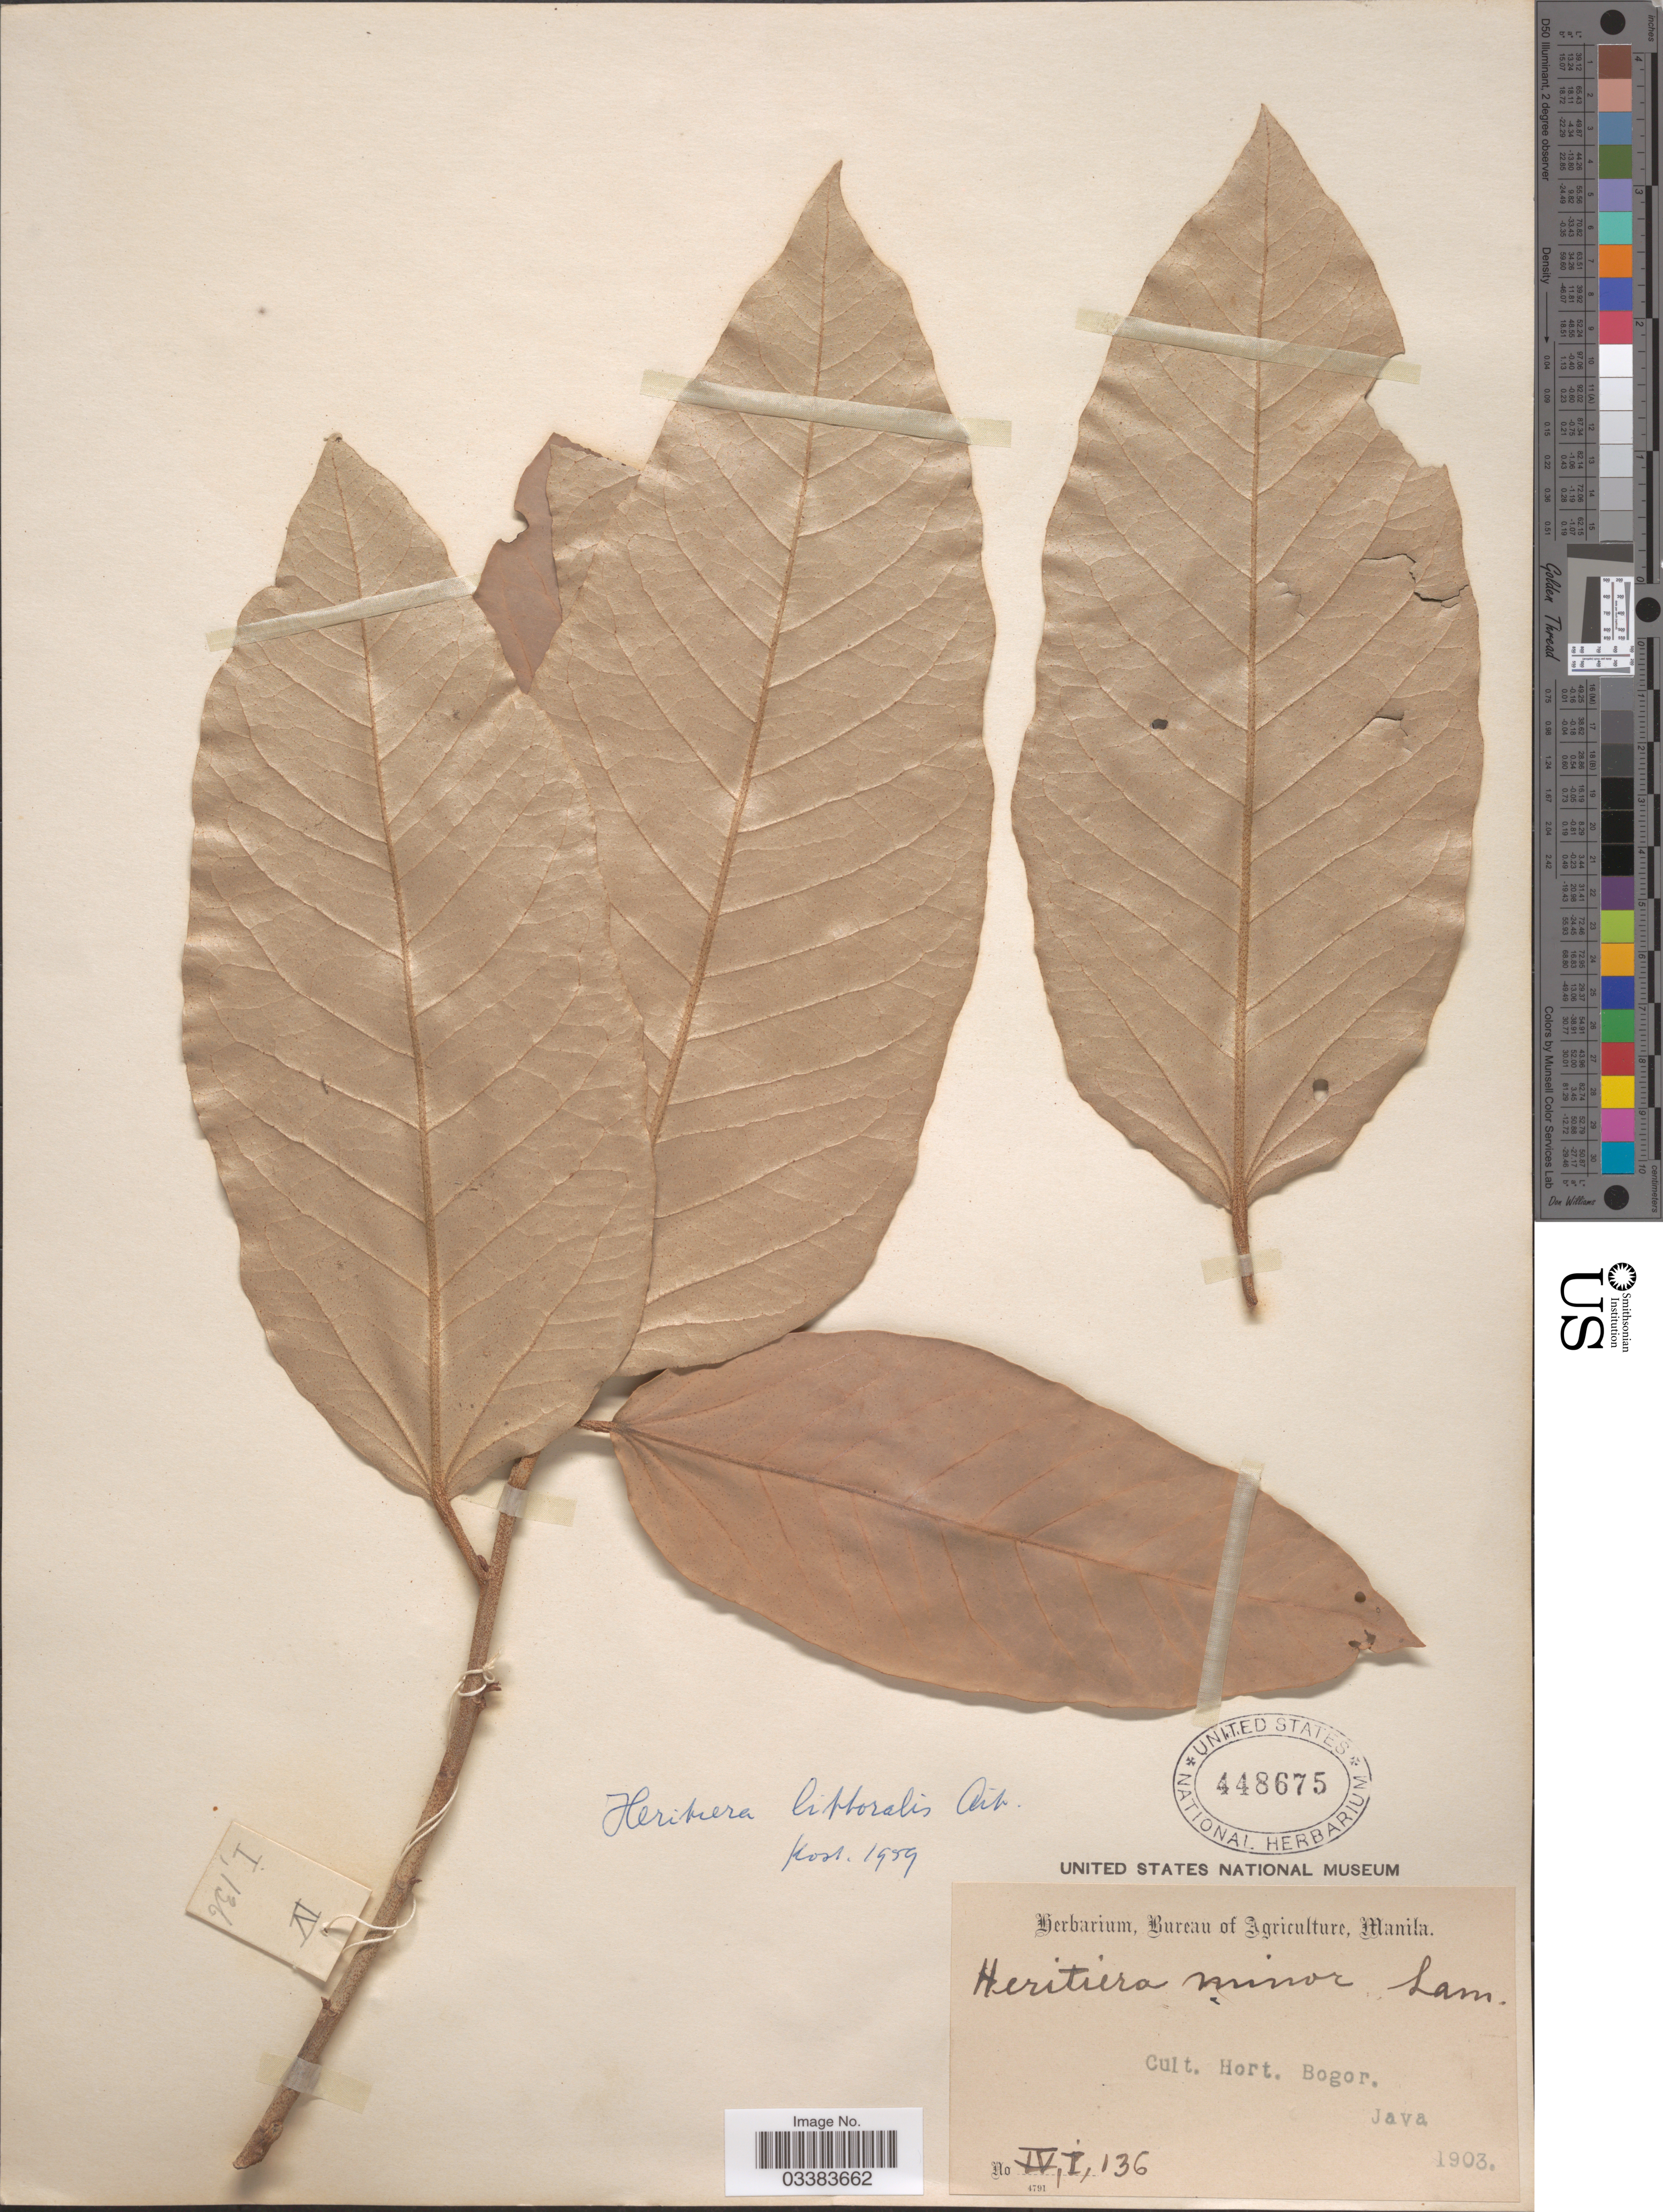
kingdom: Plantae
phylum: Tracheophyta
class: Magnoliopsida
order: Malvales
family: Malvaceae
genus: Heritiera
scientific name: Heritiera littoralis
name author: Aiton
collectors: ex Herb. Bur. Agric. Manila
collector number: IV,I,136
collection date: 1903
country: Indonesia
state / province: Java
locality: Cult. Hort. Bogor.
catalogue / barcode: US 448675